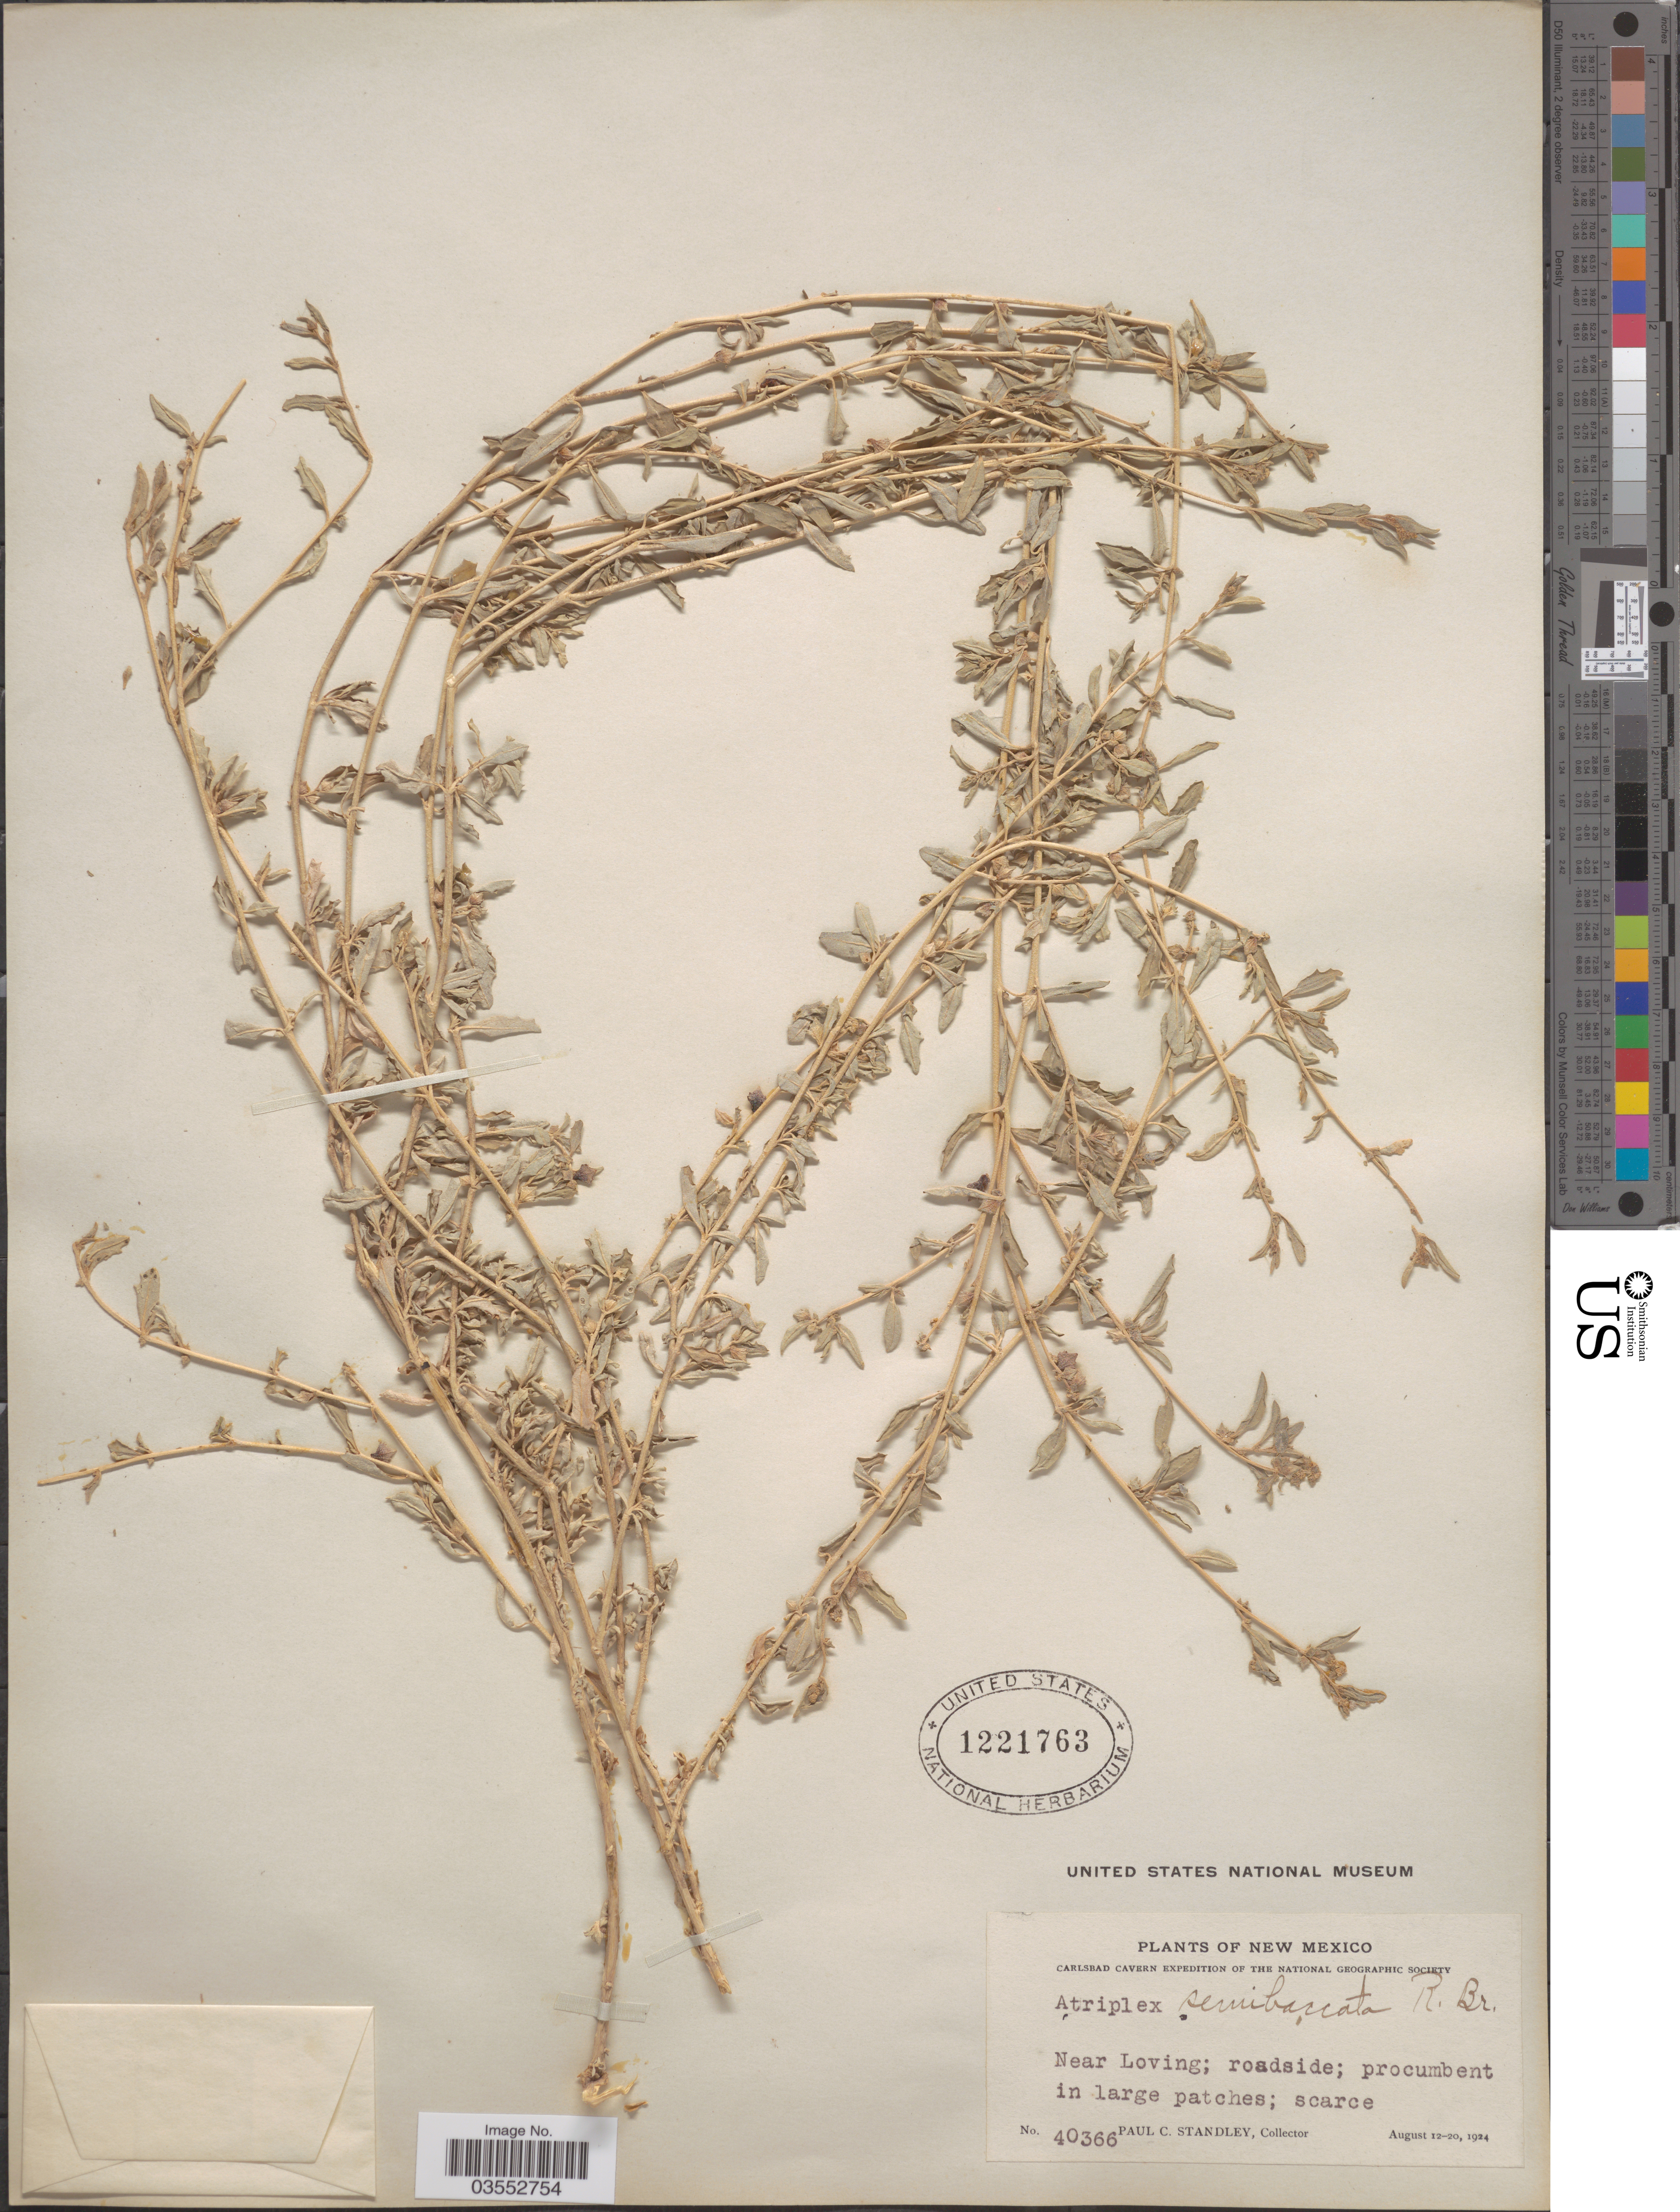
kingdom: Plantae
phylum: Tracheophyta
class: Magnoliopsida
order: Caryophyllales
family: Amaranthaceae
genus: Atriplex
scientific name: Atriplex semibaccata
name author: R. Br.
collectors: P. C. Standley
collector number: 40366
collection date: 1924-08-12/1924-08-20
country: United States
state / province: New Mexico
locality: Near Loving.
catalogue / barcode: US 1221763